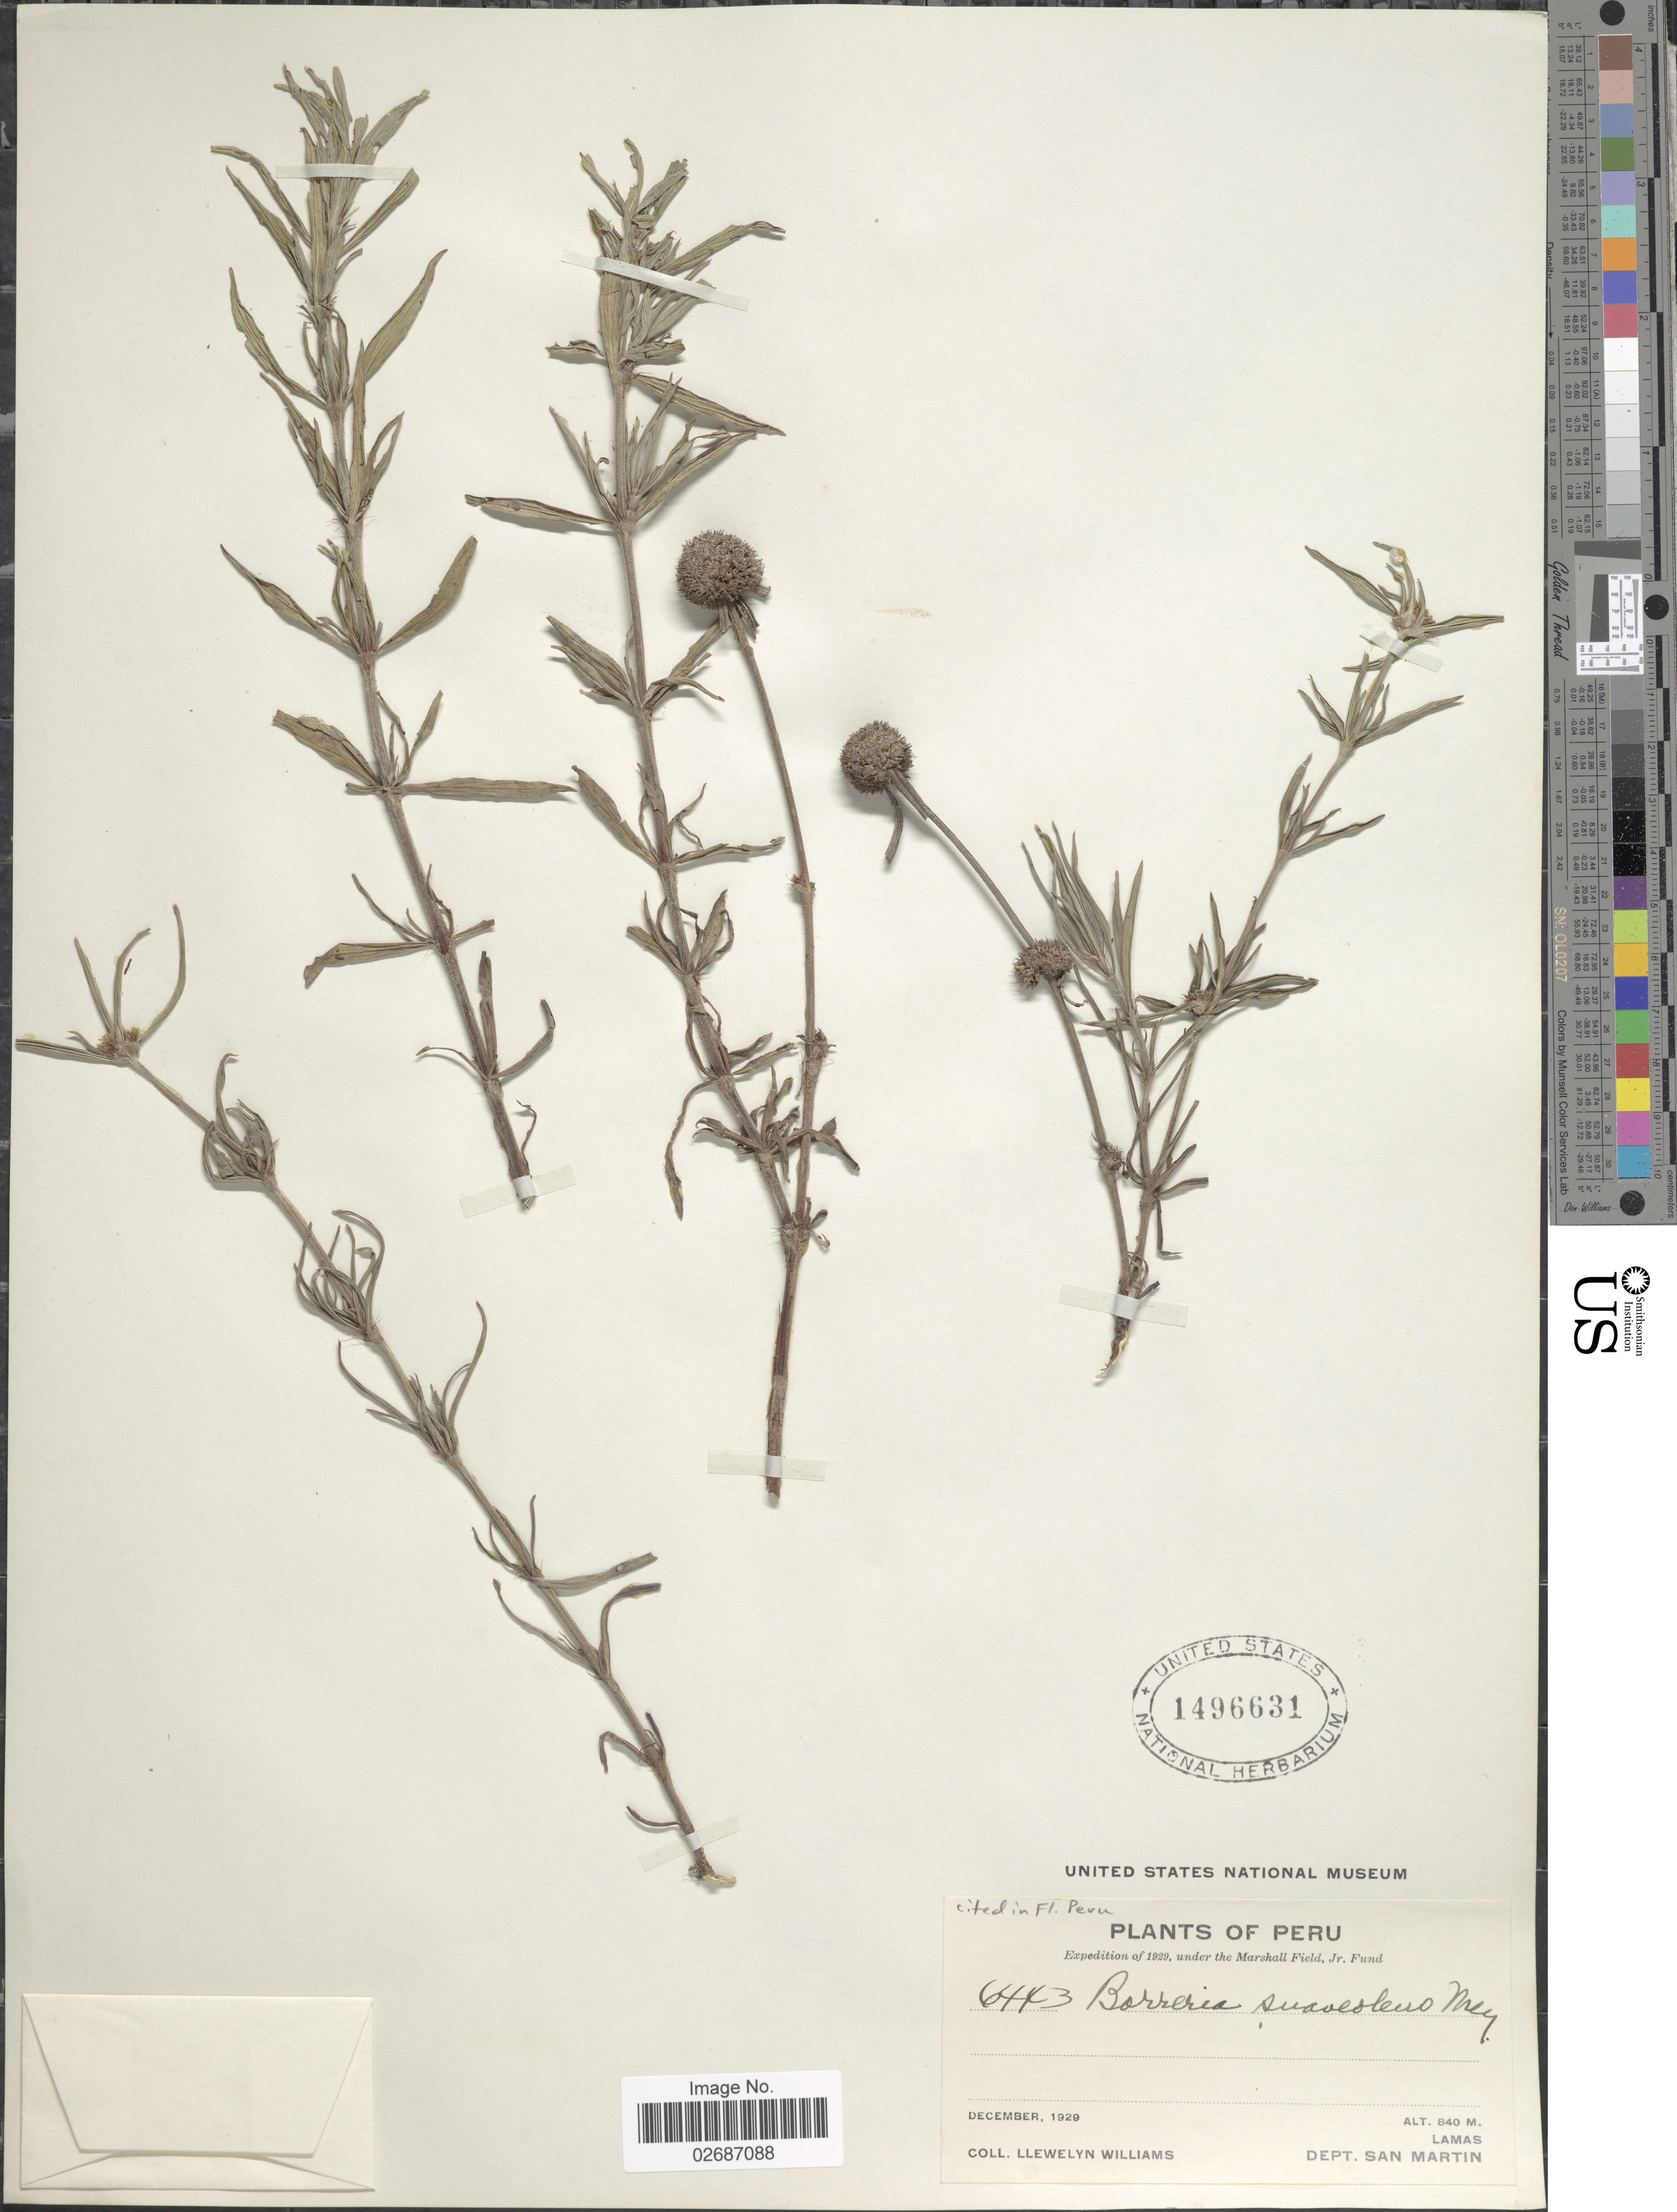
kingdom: Plantae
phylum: Tracheophyta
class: Magnoliopsida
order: Gentianales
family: Rubiaceae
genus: Borreria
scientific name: Borreria suaveolens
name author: G. Mey.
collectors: Ll. Williams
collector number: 6443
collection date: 1929-12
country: Peru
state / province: San Martín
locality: Lamas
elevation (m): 840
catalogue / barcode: US 1496631